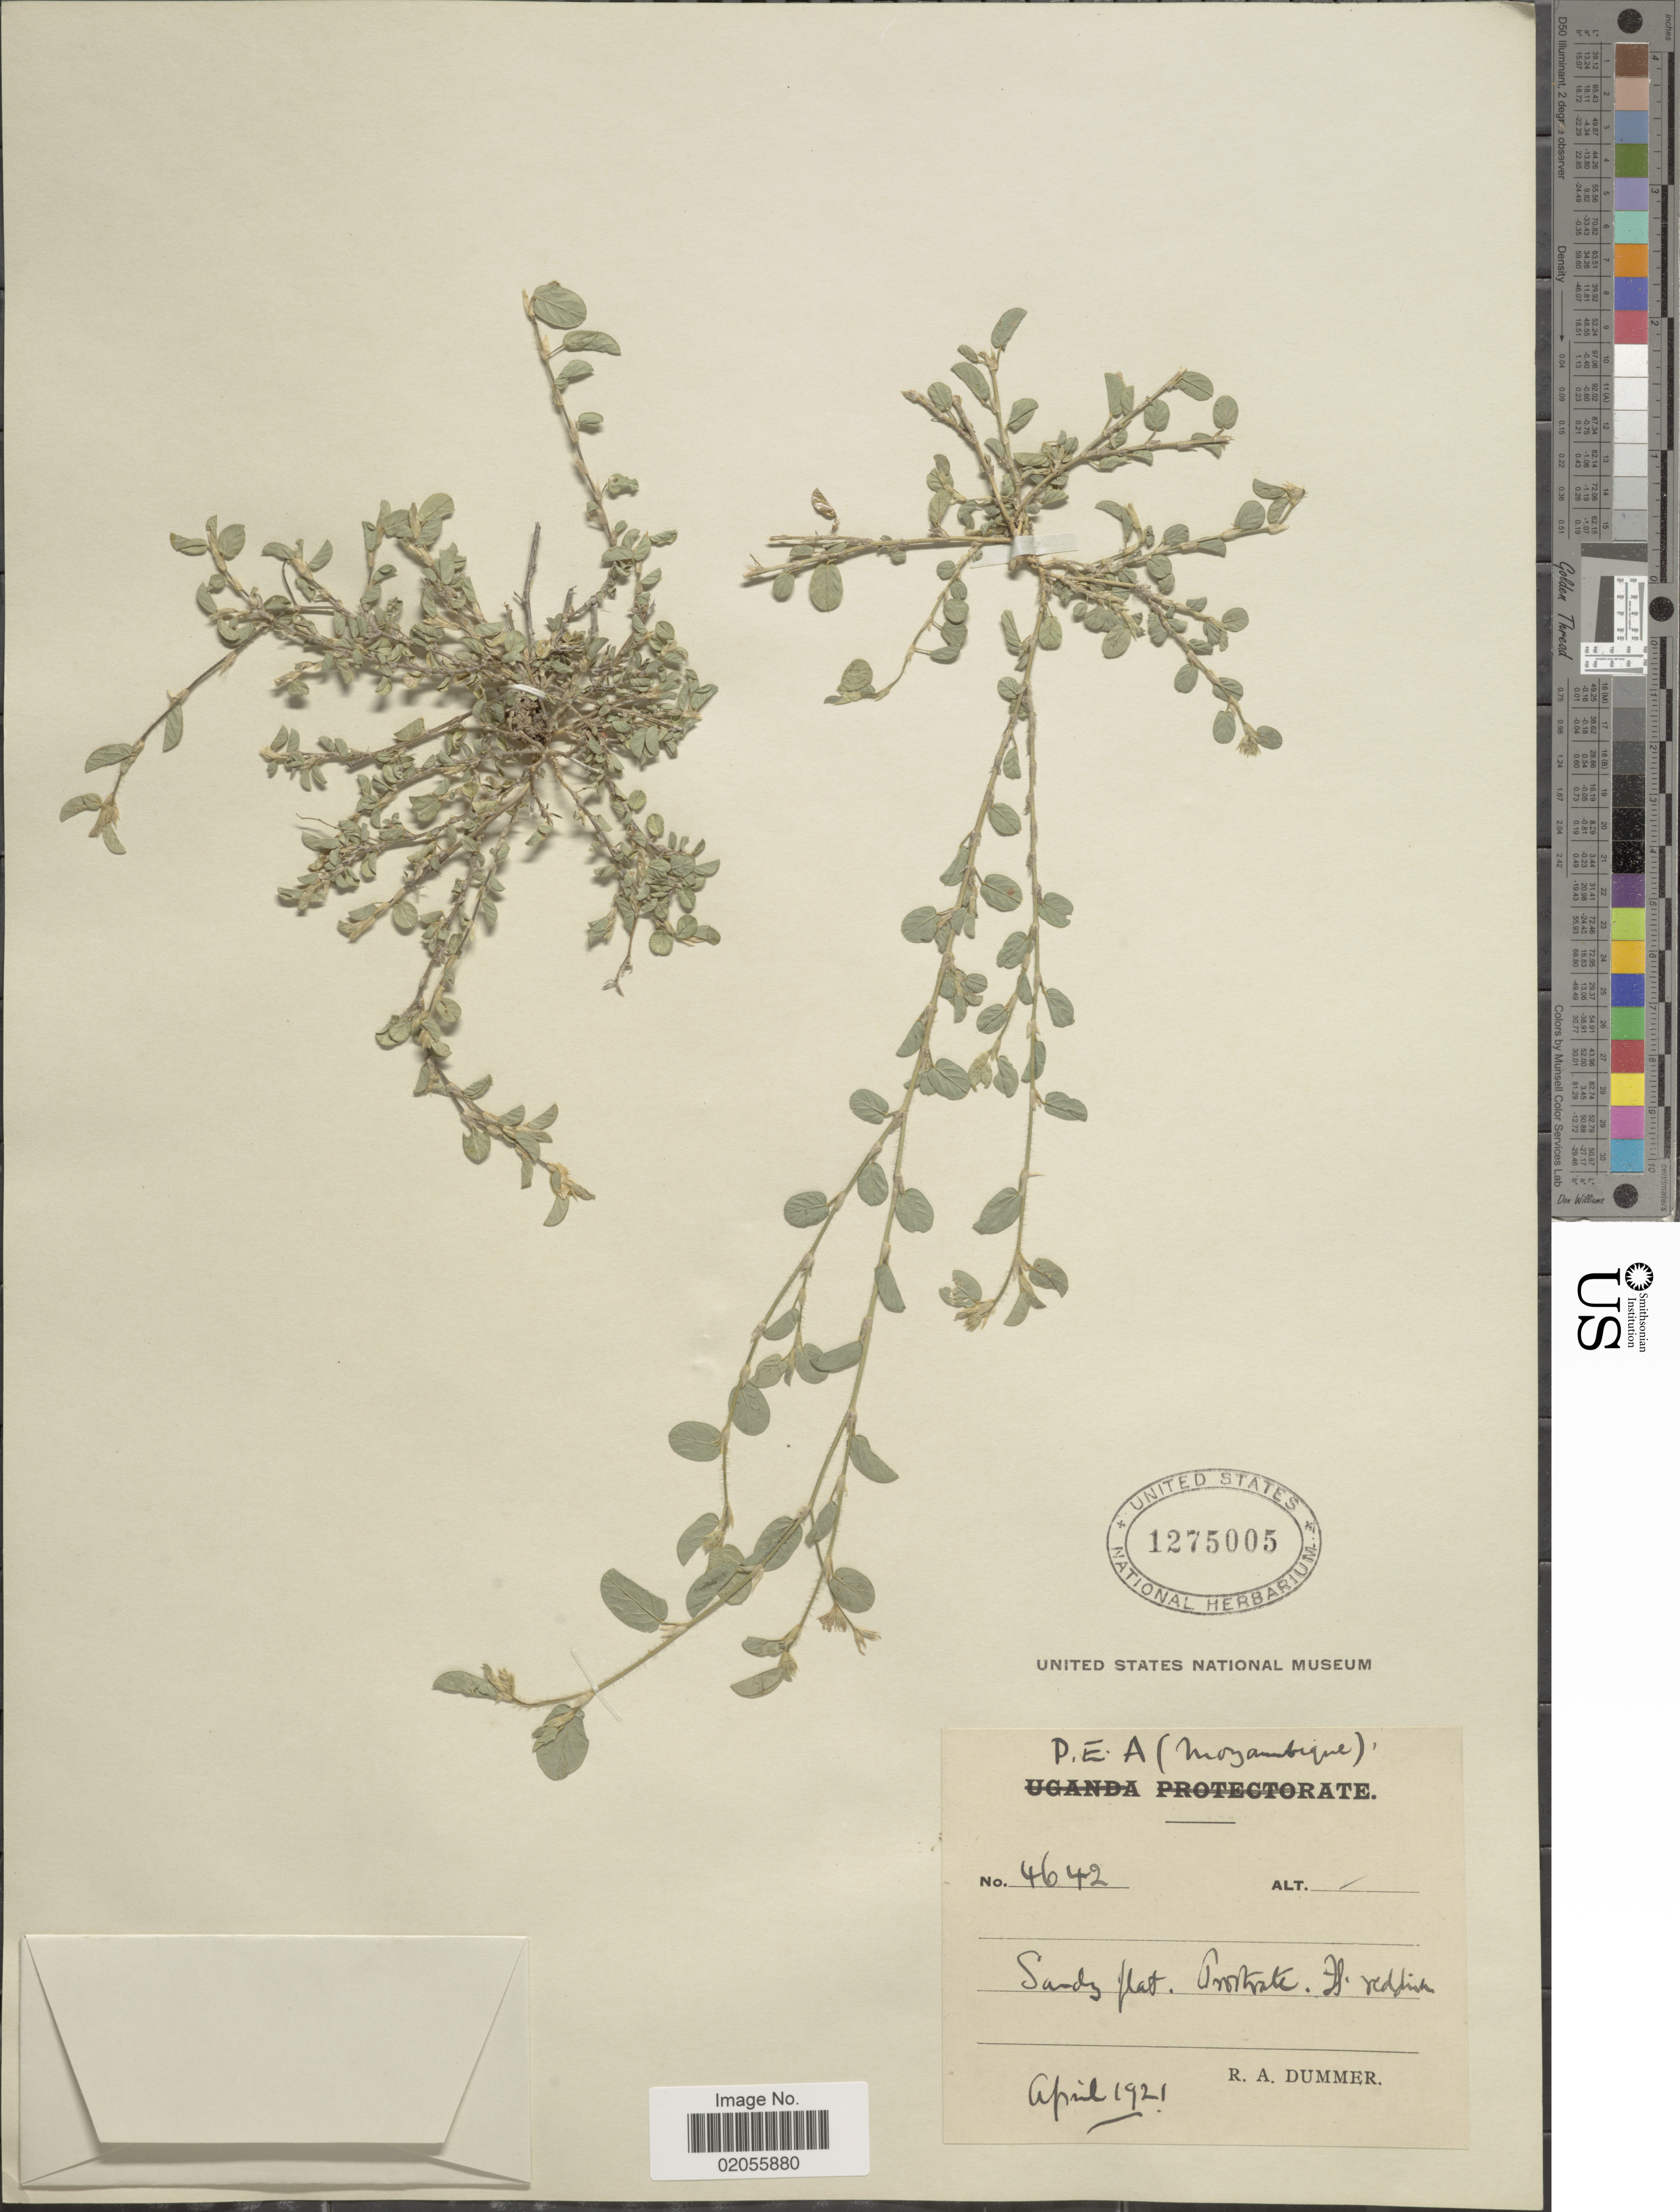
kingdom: Plantae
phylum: Tracheophyta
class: Magnoliopsida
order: Fabales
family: Fabaceae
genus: Alysicarpus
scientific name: Alysicarpus vaginalis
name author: (L.) DC.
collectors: R. Dümmer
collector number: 4642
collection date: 1921-04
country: Mozambique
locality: D. E. A.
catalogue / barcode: US 1275005